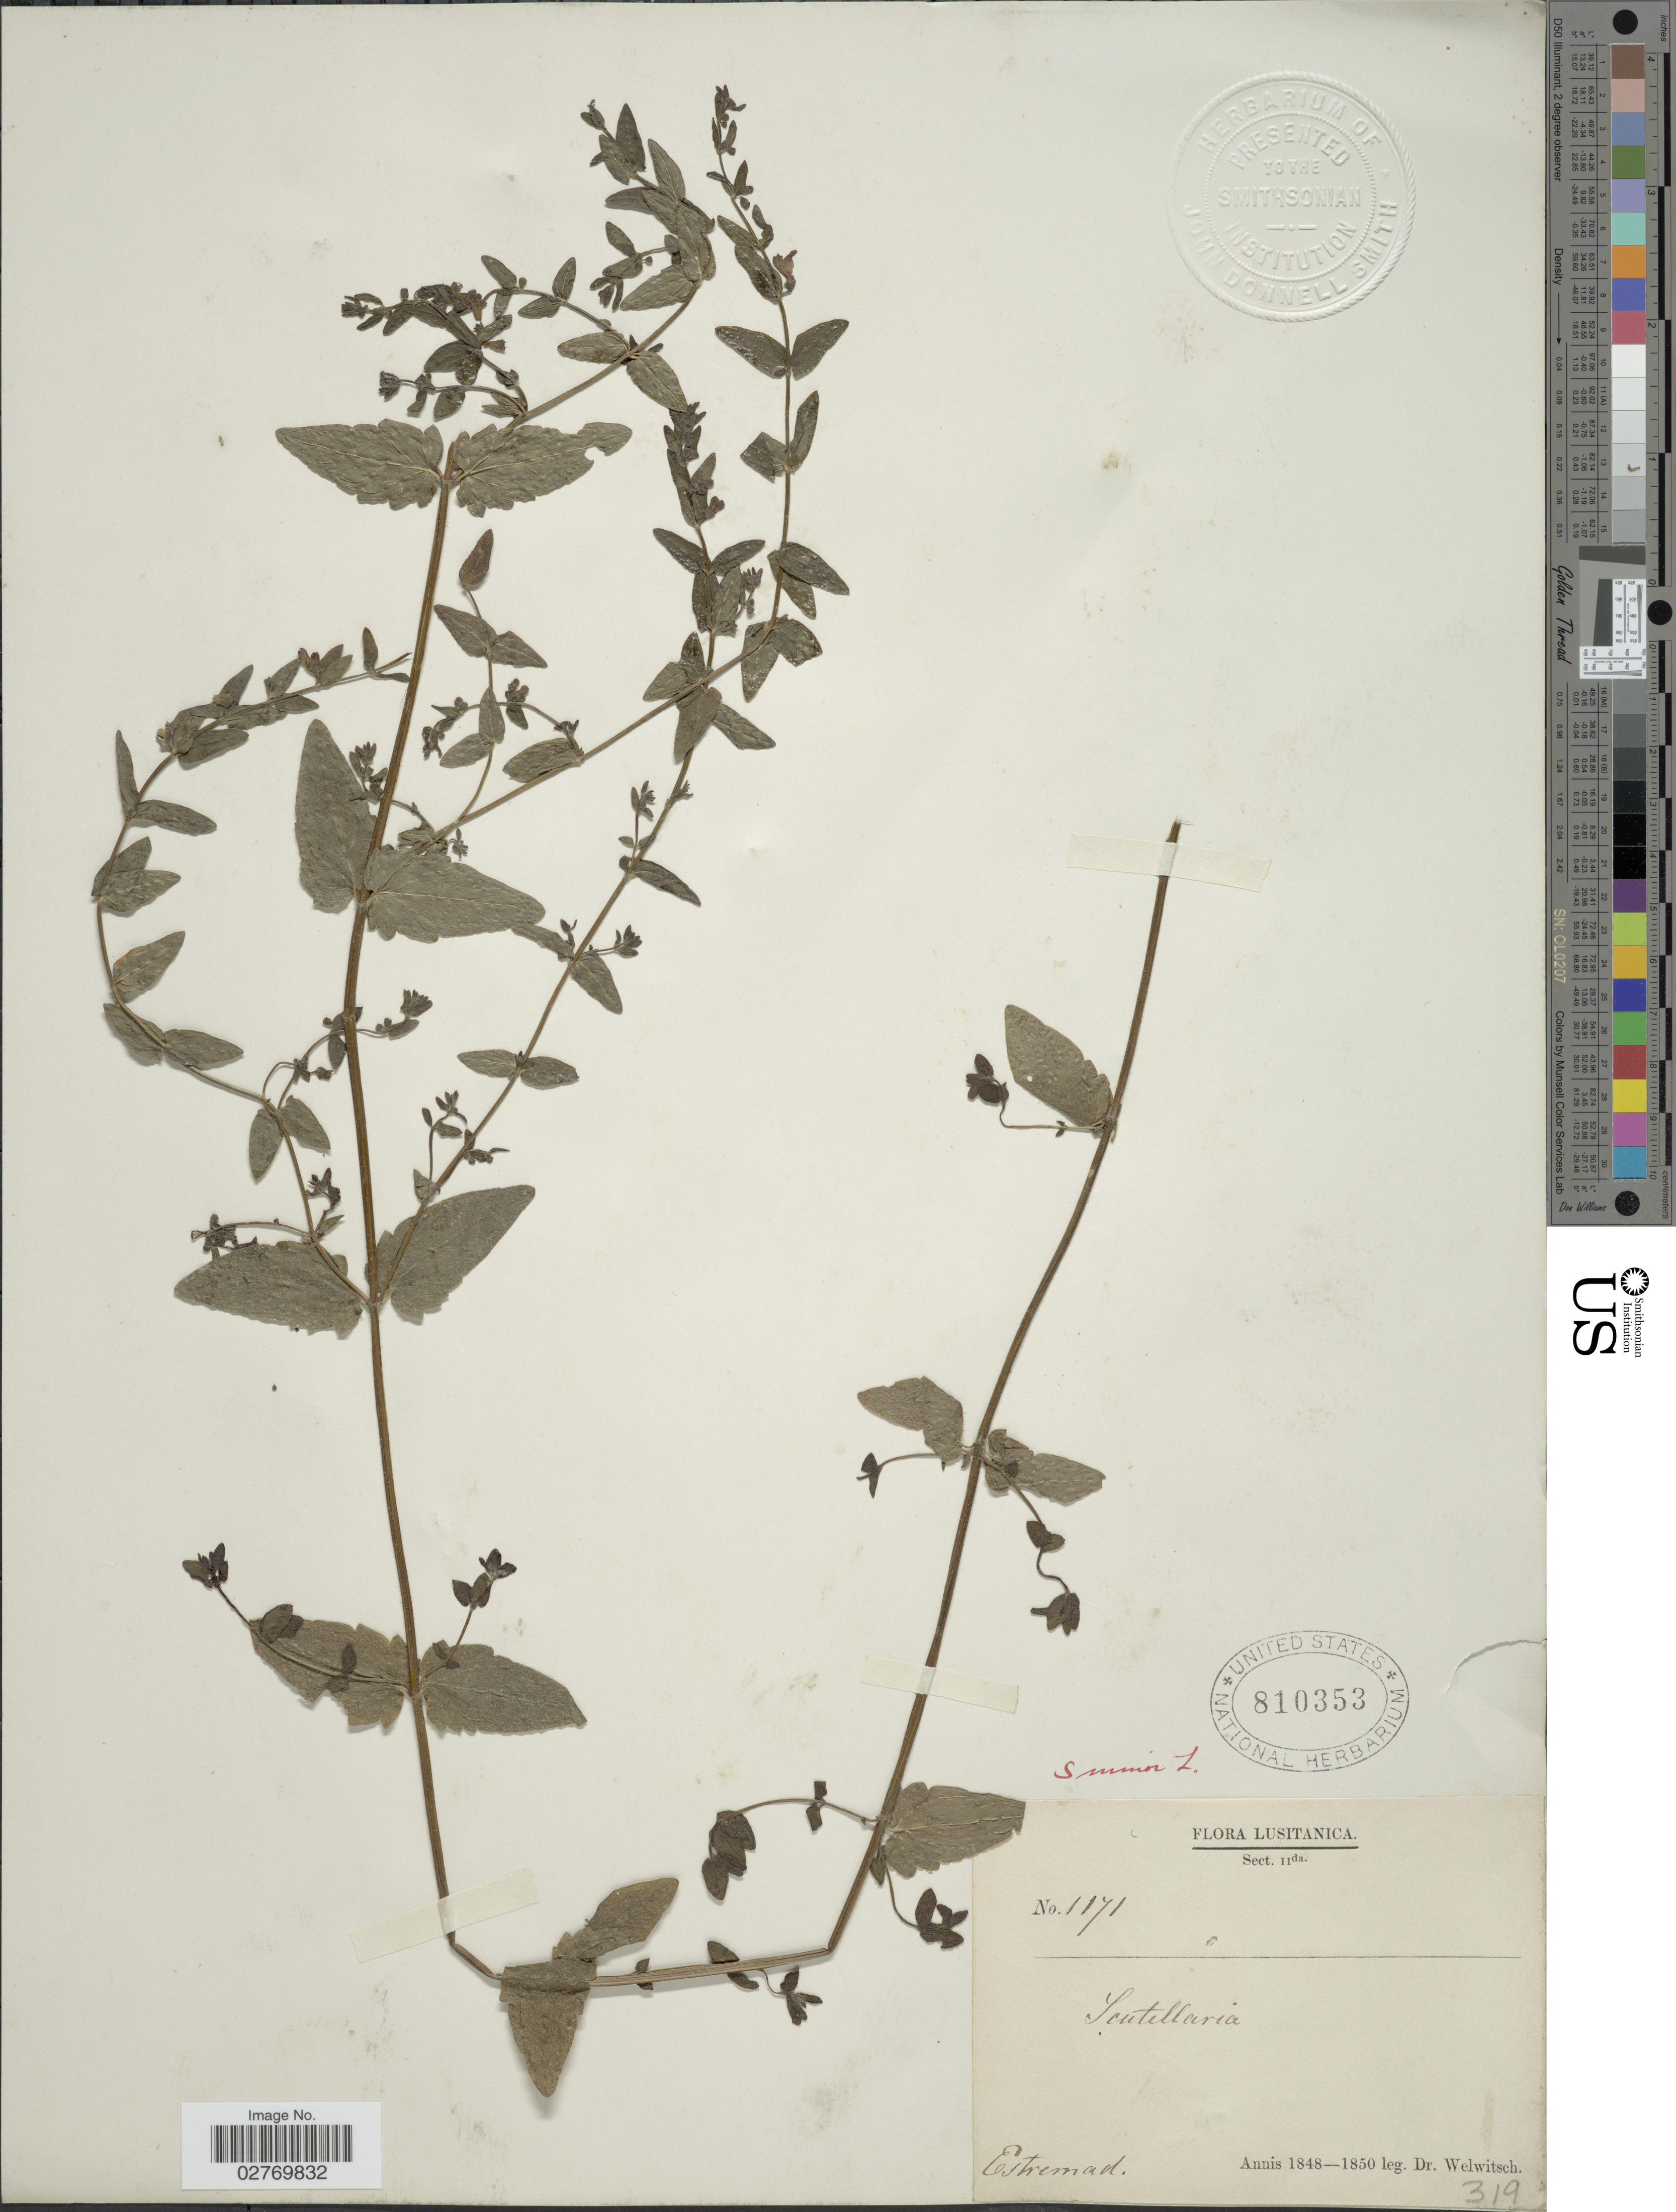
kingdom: Plantae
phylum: Tracheophyta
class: Magnoliopsida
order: Lamiales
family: Lamiaceae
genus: Scutellaria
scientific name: Scutellaria minor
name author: Huds.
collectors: -. Welwitsch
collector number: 1171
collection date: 1848/1850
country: Portugal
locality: Lusitanica. Estremad.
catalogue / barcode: US 810353